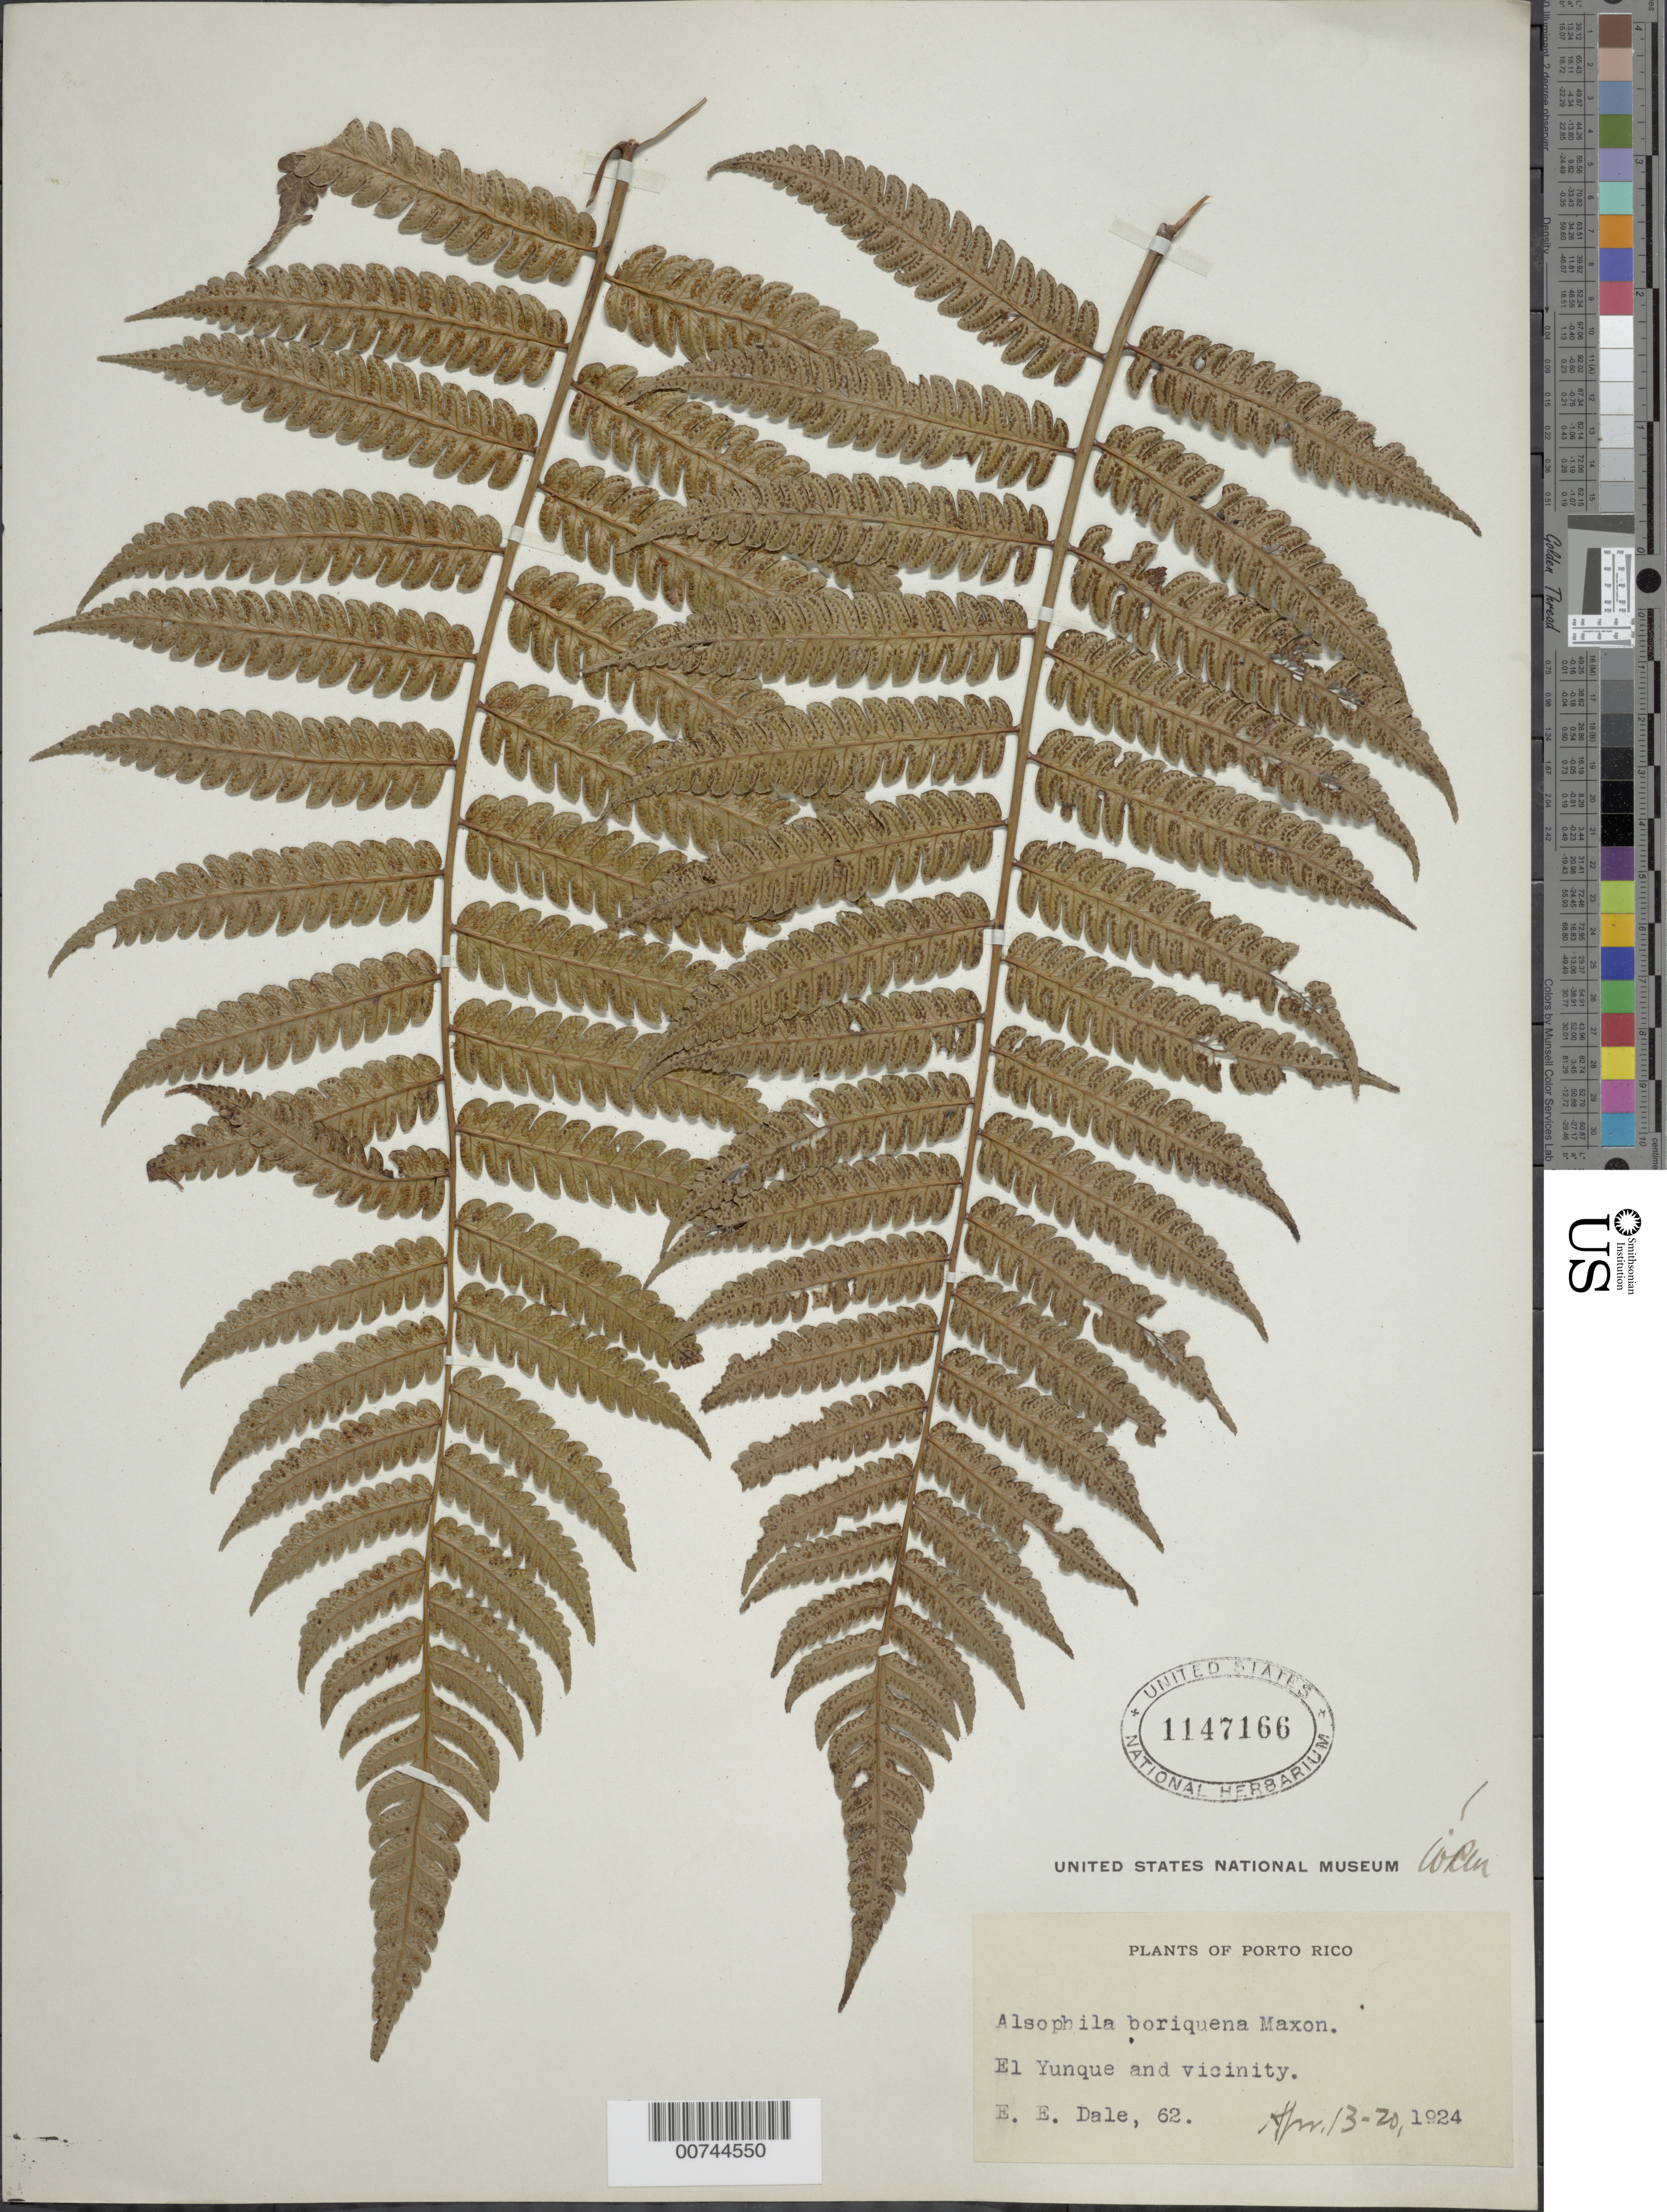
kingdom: Plantae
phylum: Tracheophyta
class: Polypodiopsida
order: Cyatheales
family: Cyatheaceae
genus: Cyathea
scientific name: Cyathea borinquena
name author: (Maxon) Domin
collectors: E. Dale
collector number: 62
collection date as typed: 13 Apr 1924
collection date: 1924-04-13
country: Puerto Rico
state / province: Río Grande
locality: El Yunque and vicinity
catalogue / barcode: US 1147166